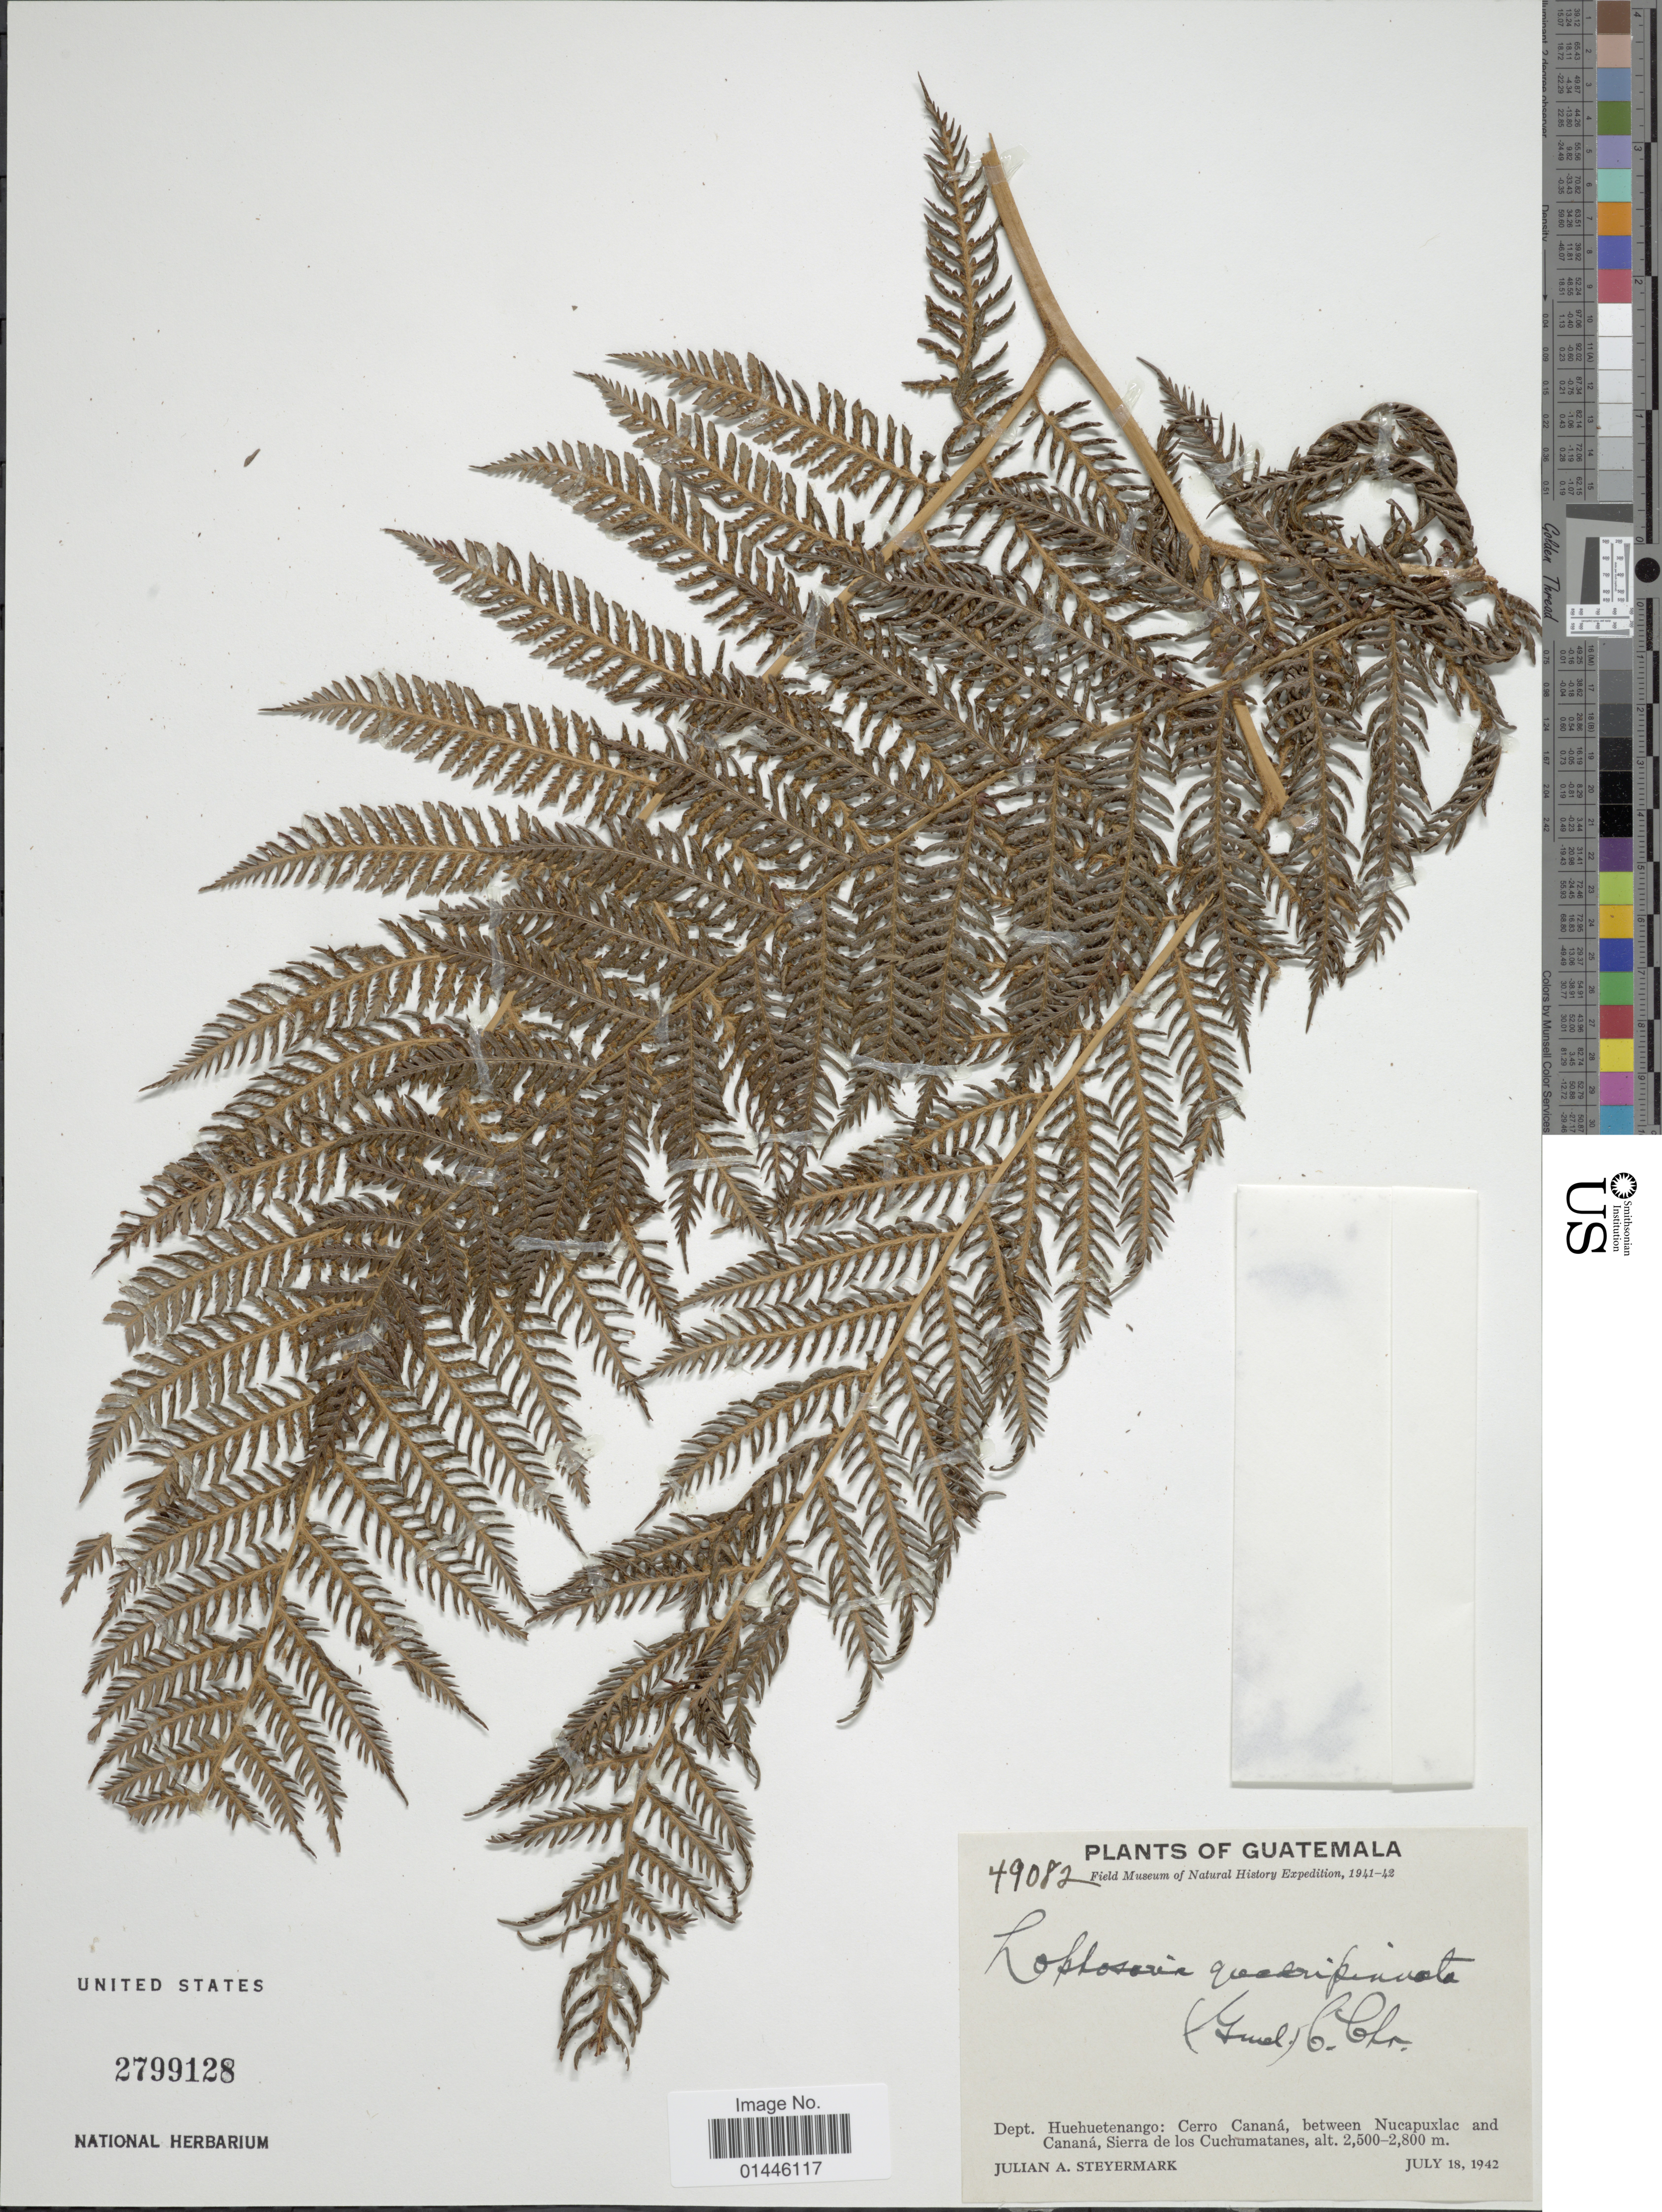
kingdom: Plantae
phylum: Tracheophyta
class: Polypodiopsida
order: Cyatheales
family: Dicksoniaceae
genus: Lophosoria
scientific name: Lophosoria quadripinnata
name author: (J.F. Gmel.) C. Chr.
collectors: J. Steyermark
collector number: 49082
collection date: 1942-07-18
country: Guatemala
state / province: Huehuetenango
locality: Cerro Cananá, between Nucapuxlac and Cananá, Sierra de los Cuchumatanes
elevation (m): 2500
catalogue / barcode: US 2799128